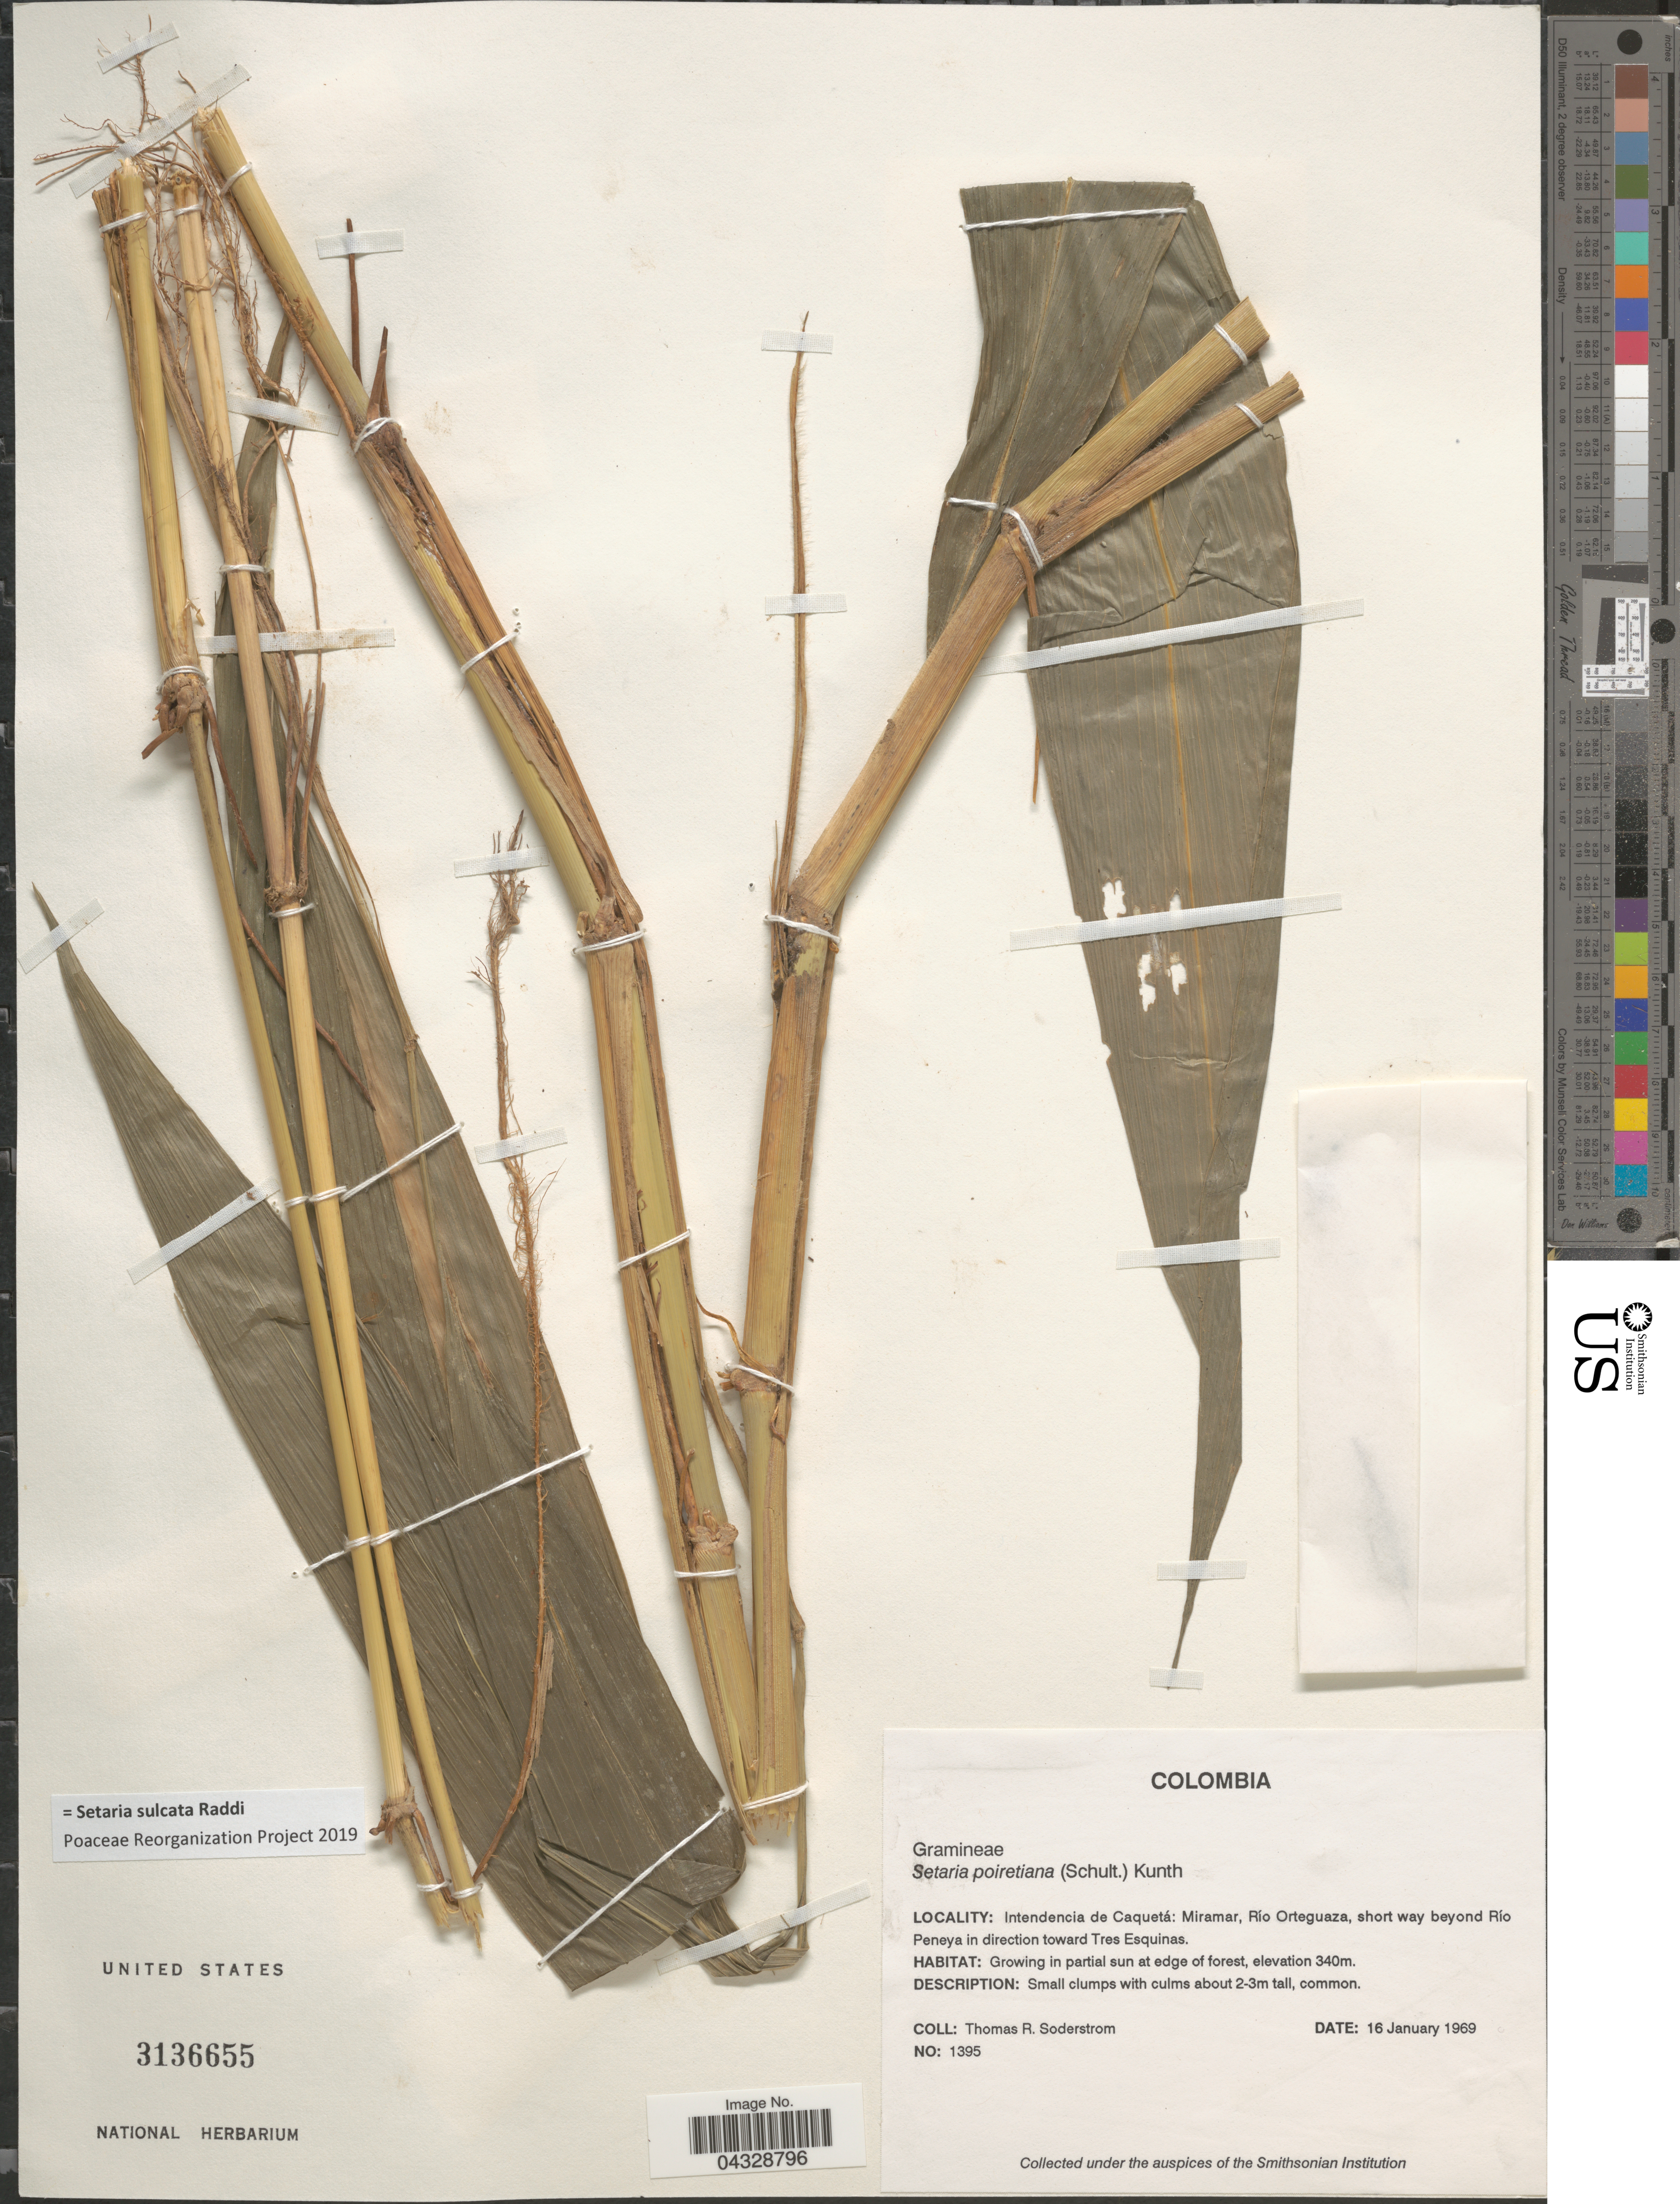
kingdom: Plantae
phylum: Tracheophyta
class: Liliopsida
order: Poales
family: Poaceae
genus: Setaria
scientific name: Setaria sulcata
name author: Raddi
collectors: T. R. Soderstrom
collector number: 1395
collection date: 1969-01-16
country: Colombia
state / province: Caquetá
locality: Intendencia de Caquetá: Miramar, Río Orteguaza, short way beyond Río Peneya in direction toward Tres Esquinas.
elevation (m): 340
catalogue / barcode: US 3136655